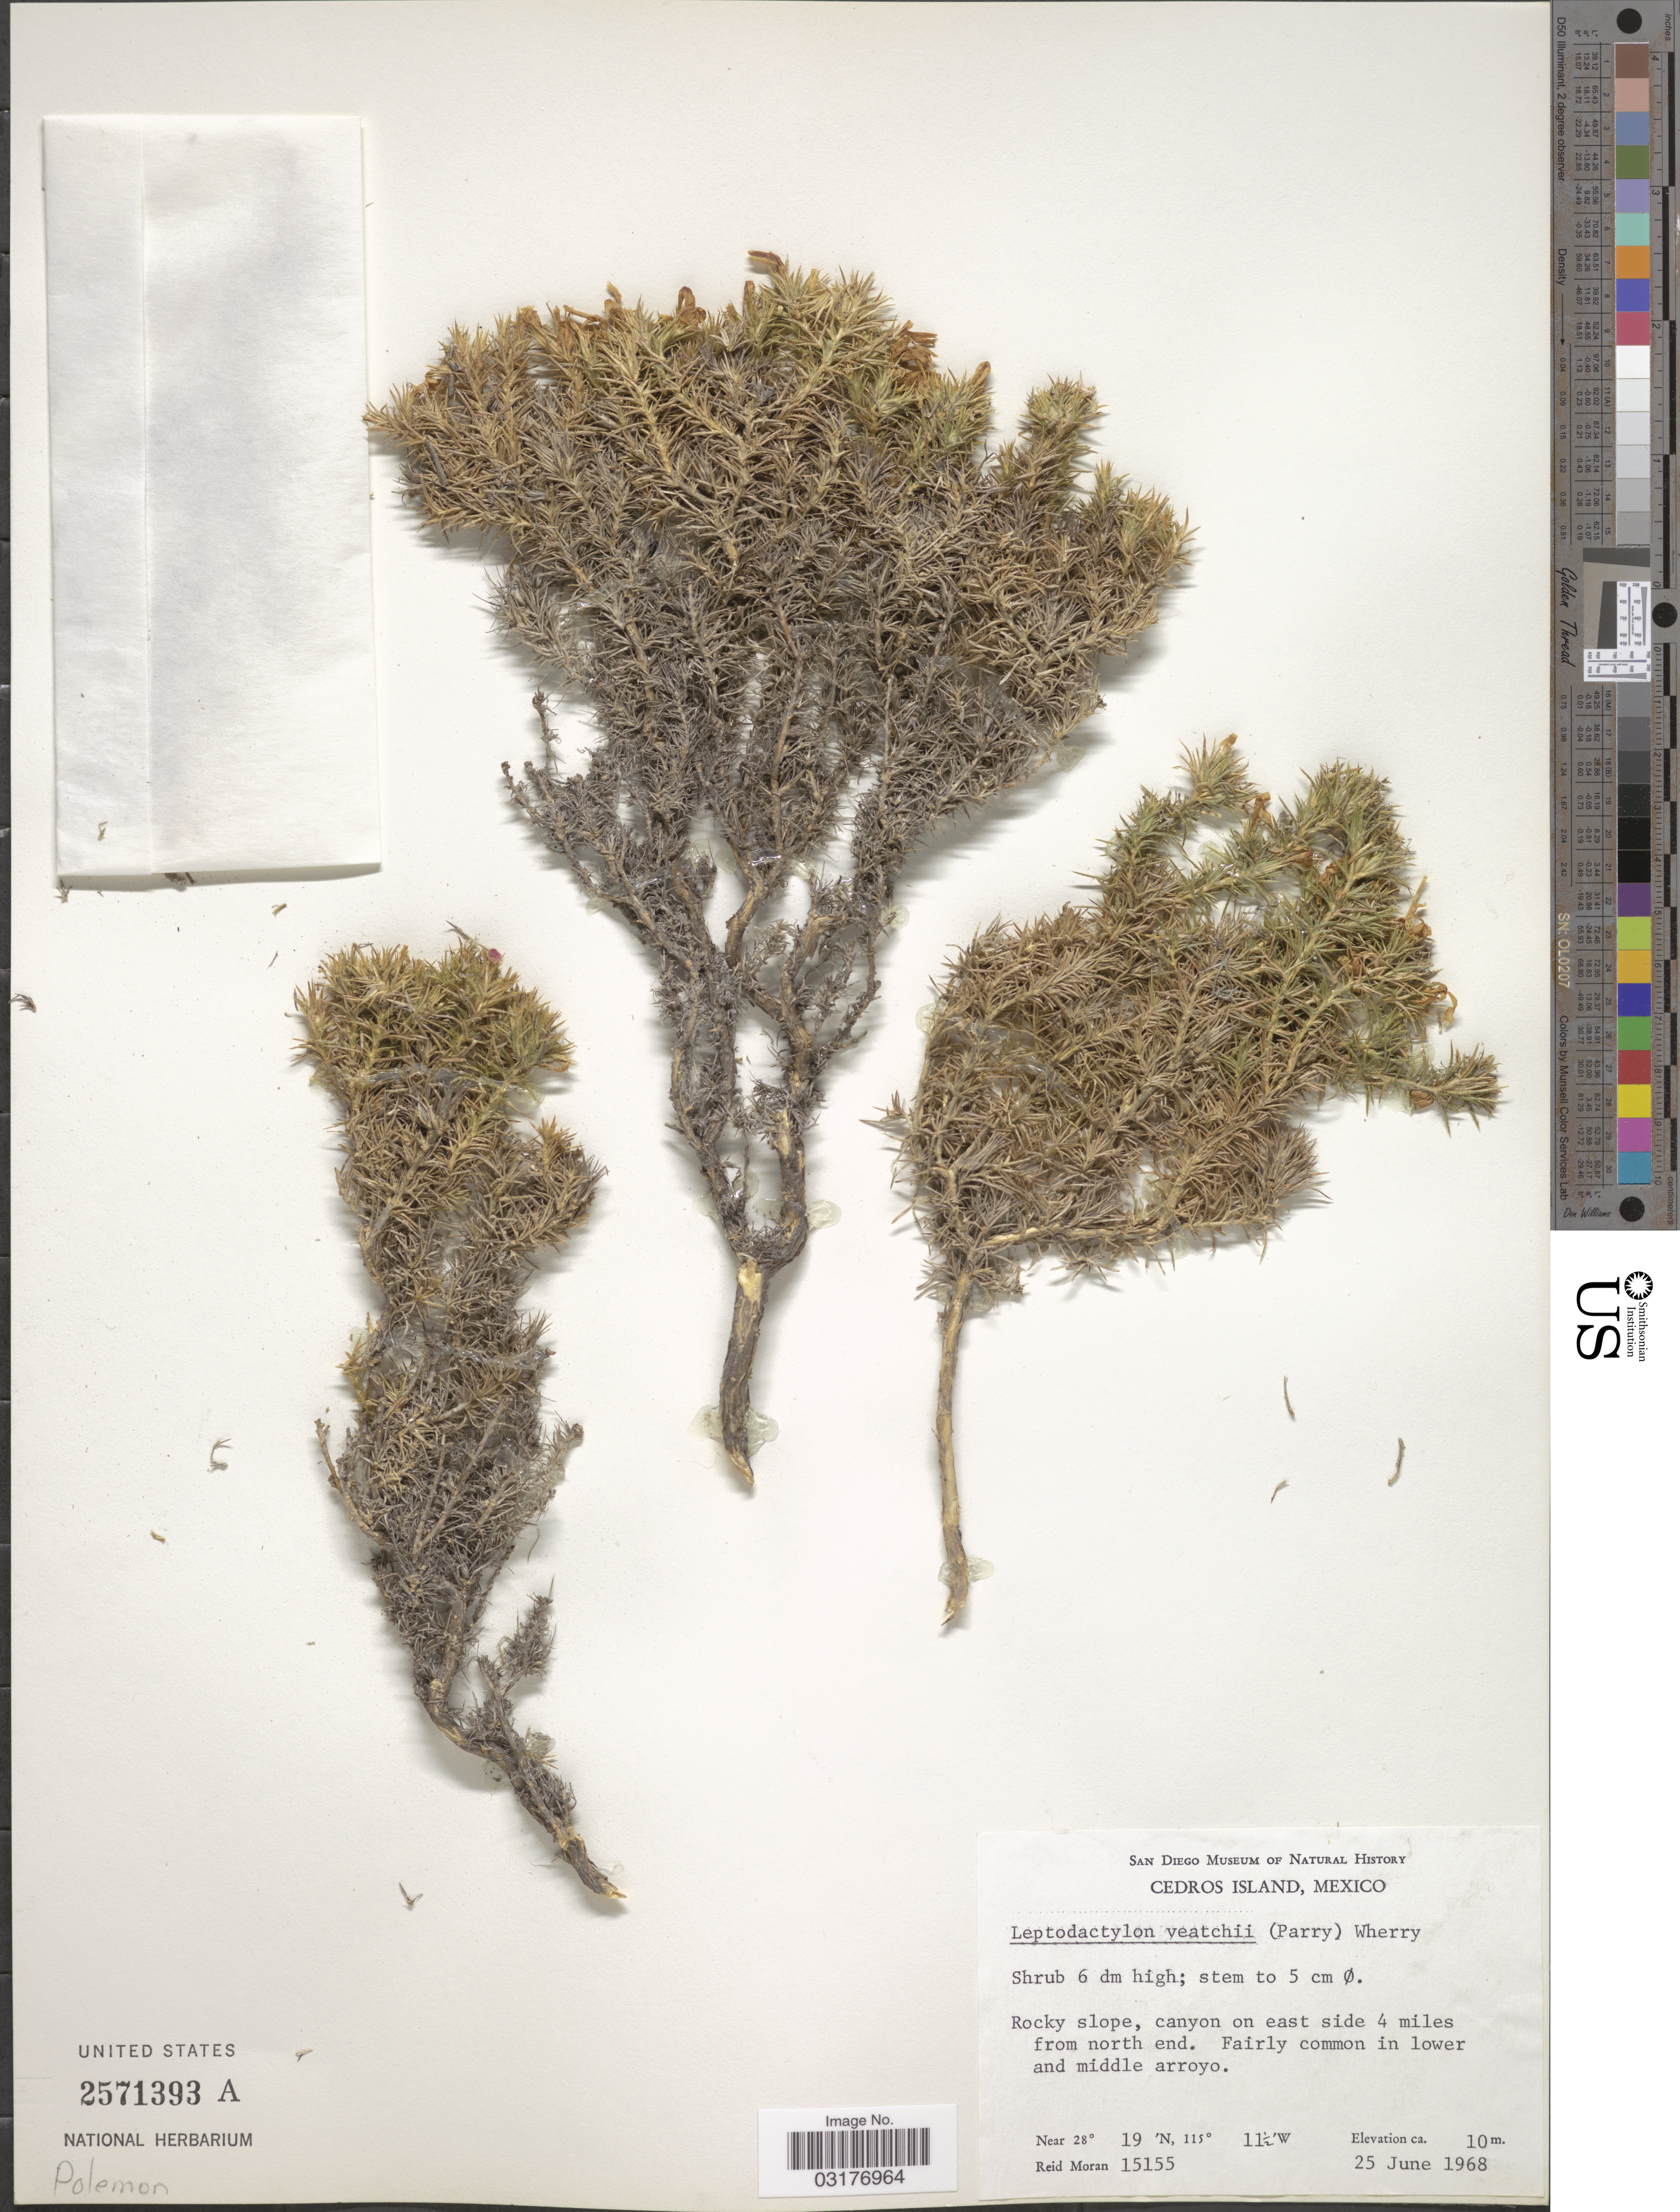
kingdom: Plantae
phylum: Tracheophyta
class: Magnoliopsida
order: Ericales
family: Polemoniaceae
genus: Linanthus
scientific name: Linanthus veatchii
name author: (Parry ex Greene) J.M. Porter & L.A. Johnson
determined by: Strong, Mark T., (BOT), Smithsonian Institution - National Museum of Natural History (UNITED STATES)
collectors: R. V. Moran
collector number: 15155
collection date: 1968-06-25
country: Mexico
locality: Cedros Island. Rocky slope, canyon on east side 4 miles from north end.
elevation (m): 10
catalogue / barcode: US 2571393A